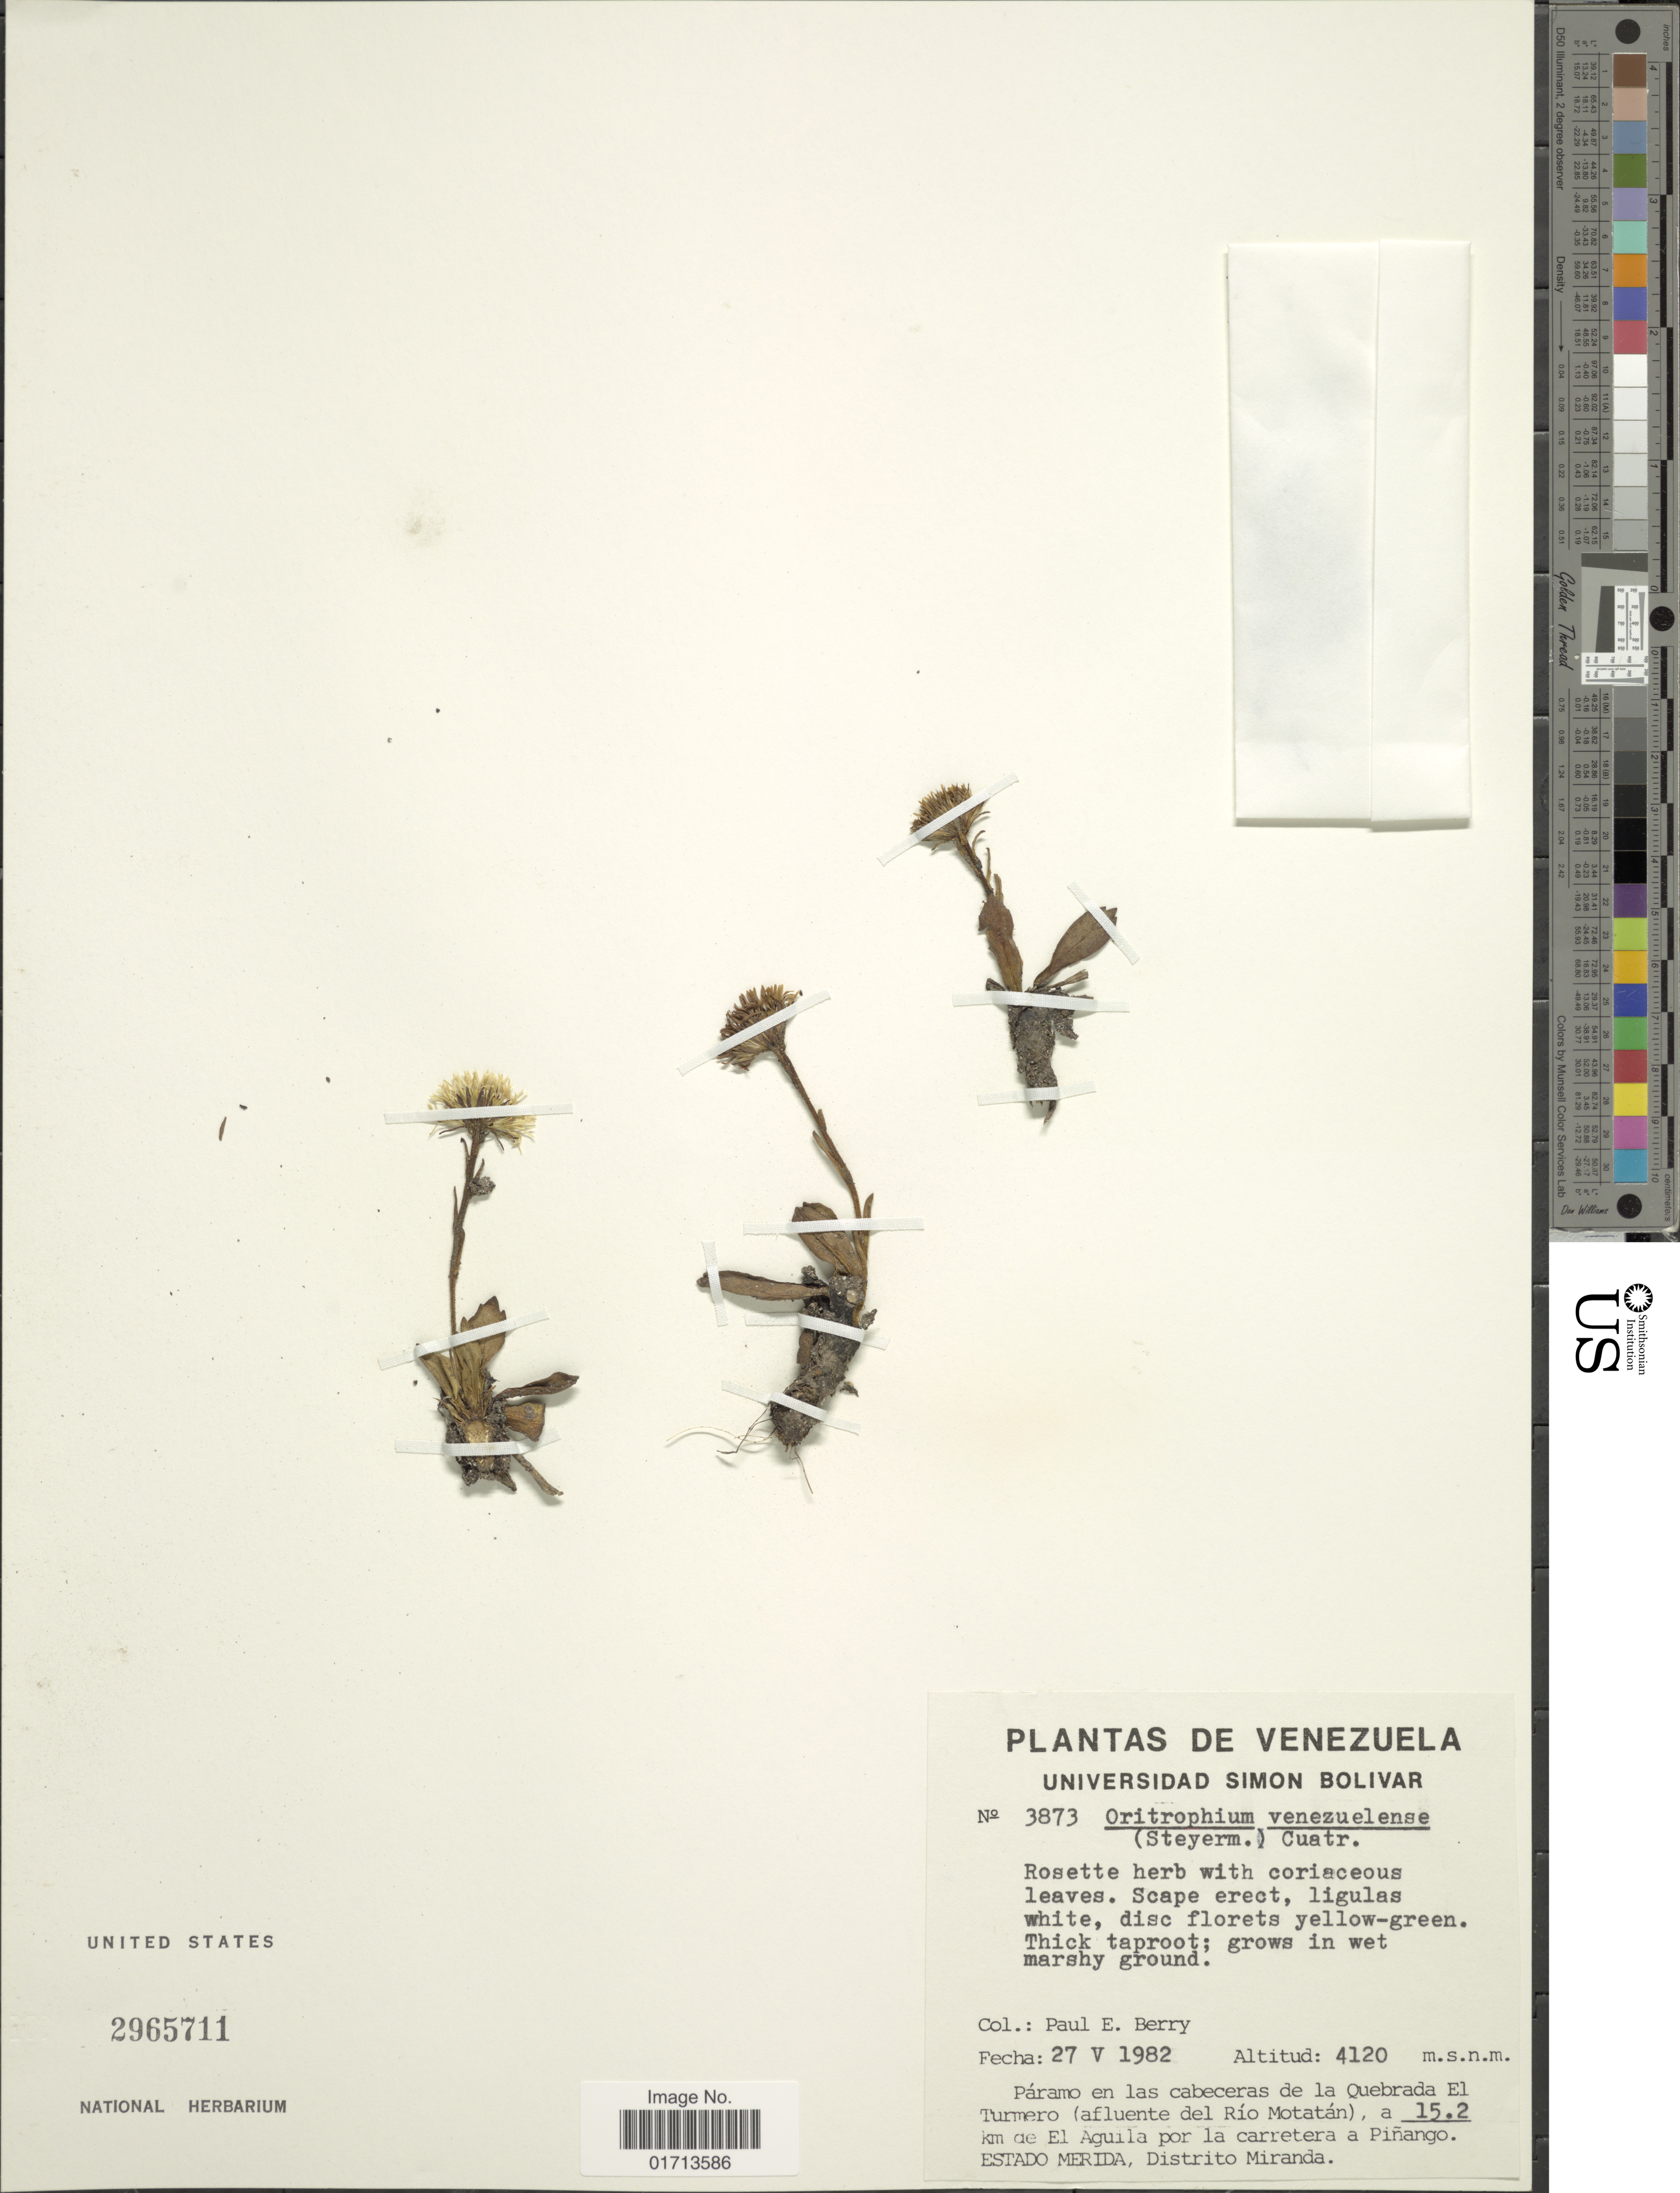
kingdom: Plantae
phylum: Tracheophyta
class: Magnoliopsida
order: Asterales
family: Asteraceae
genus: Oritrophium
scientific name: Oritrophium venezuelense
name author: (Steyerm.) Cuatrec.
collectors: P. E. Berry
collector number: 3873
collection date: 1982-05-27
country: Venezuela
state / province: Mérida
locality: A 15.2 km de El Aguila por la carretera a Pinango, Distrito Miranda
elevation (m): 4120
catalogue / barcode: US 2965711